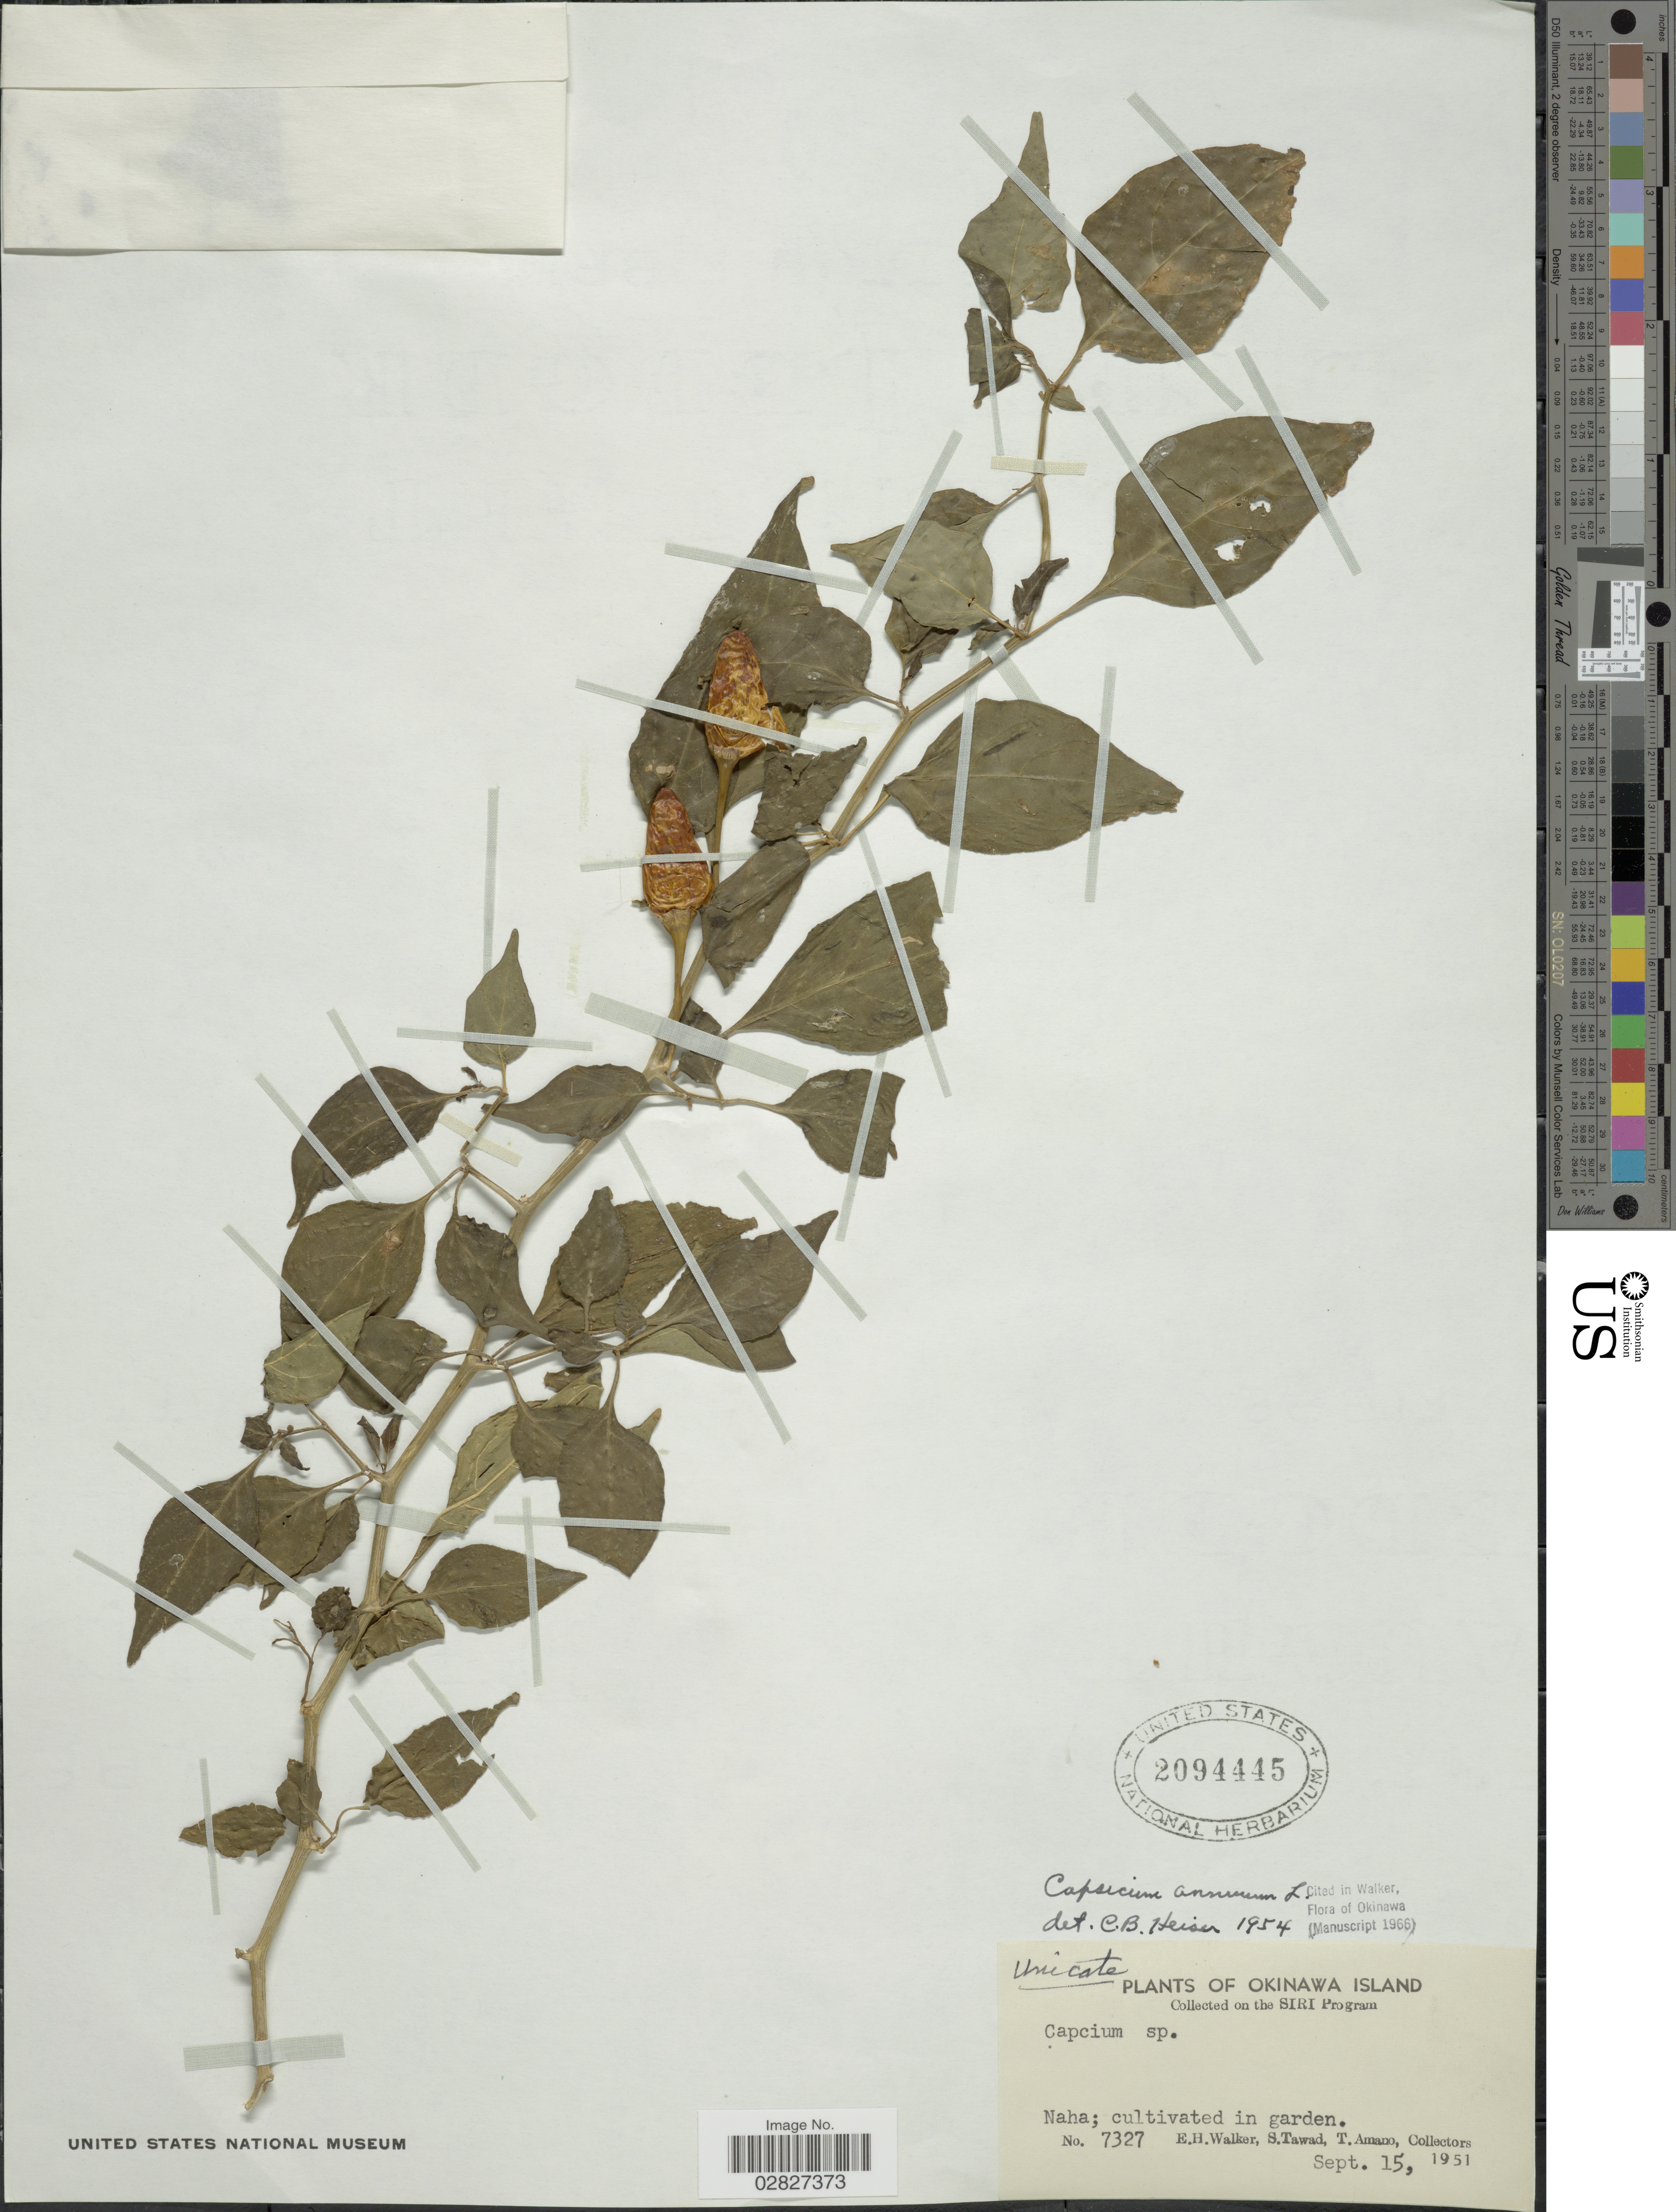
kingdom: Plantae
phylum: Tracheophyta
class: Magnoliopsida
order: Solanales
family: Solanaceae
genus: Capsicum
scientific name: Capsicum annuum 'Habanero'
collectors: E. H. Walker, S. Tawad & T. Amano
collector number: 7327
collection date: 1951-09-15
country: Japan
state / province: Okinawa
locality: Okinawa Island. SIRI Program. Naha; cultivated in garden.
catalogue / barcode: US 2094445